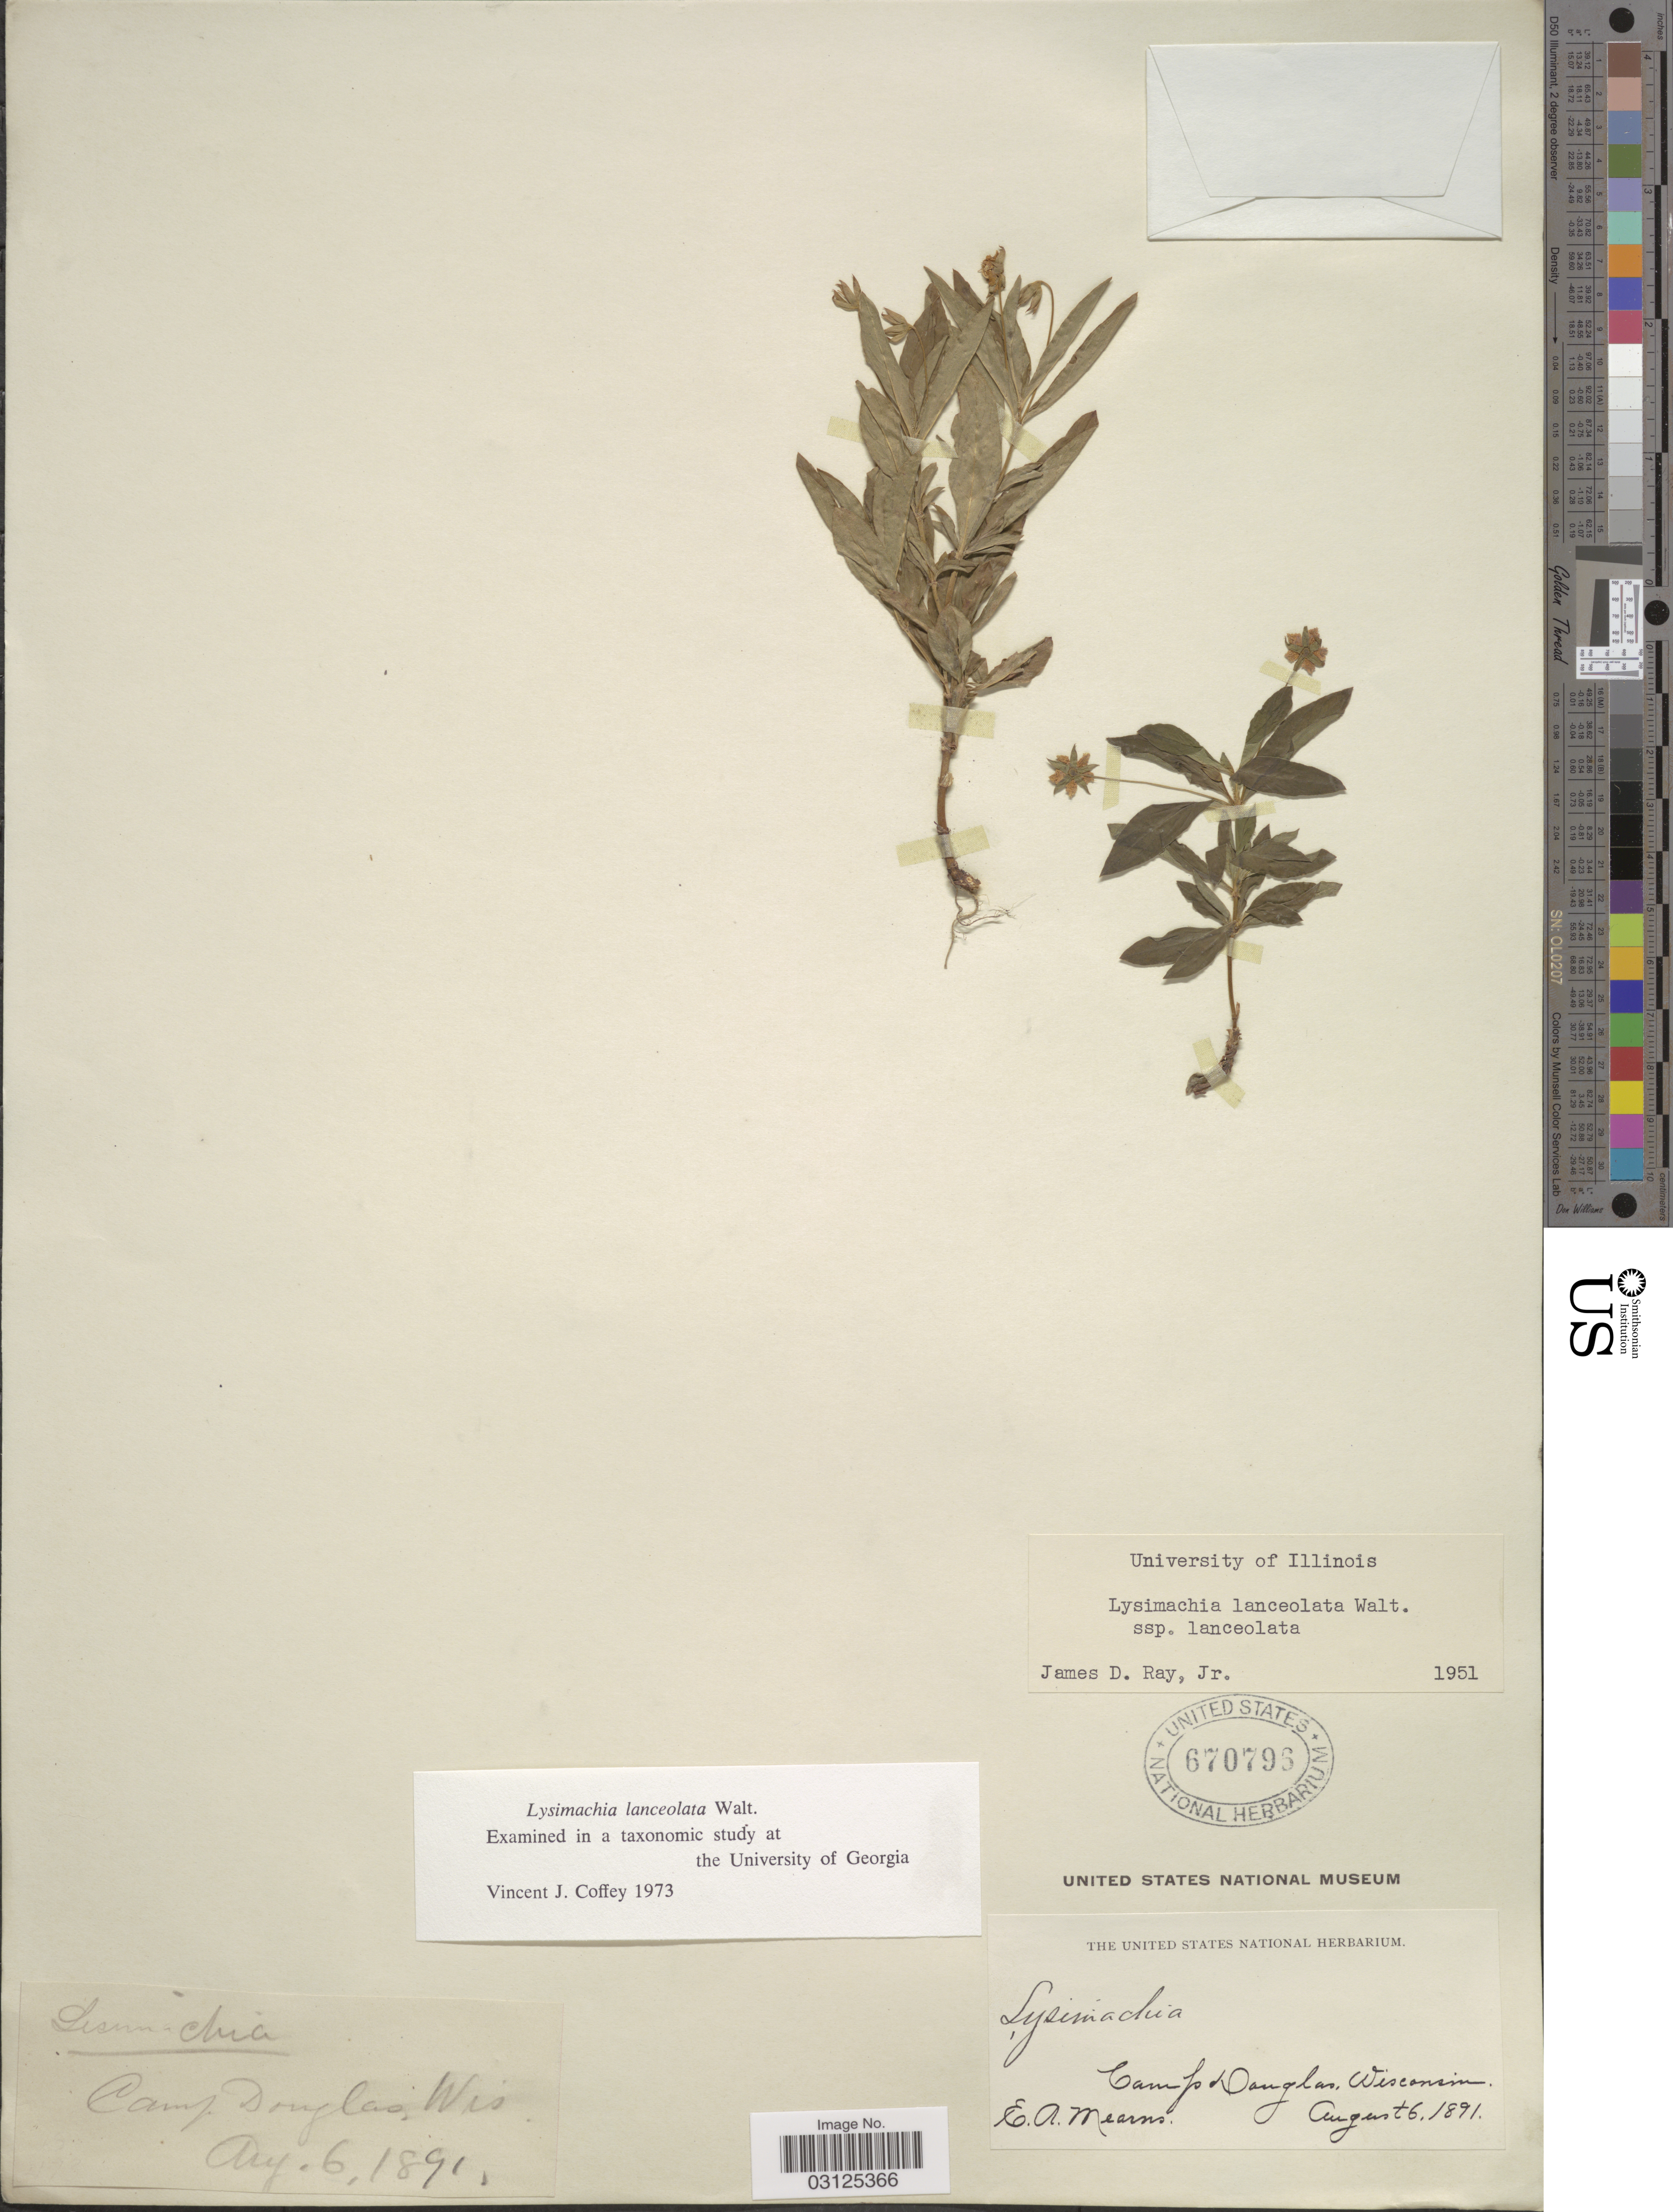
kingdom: Plantae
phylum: Tracheophyta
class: Magnoliopsida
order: Ericales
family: Primulaceae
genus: Lysimachia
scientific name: Lysimachia lanceolata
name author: Walter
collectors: E. A. Mearns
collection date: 1891-08-06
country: United States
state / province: Wisconsin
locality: Camp Douglas.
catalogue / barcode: US 670796